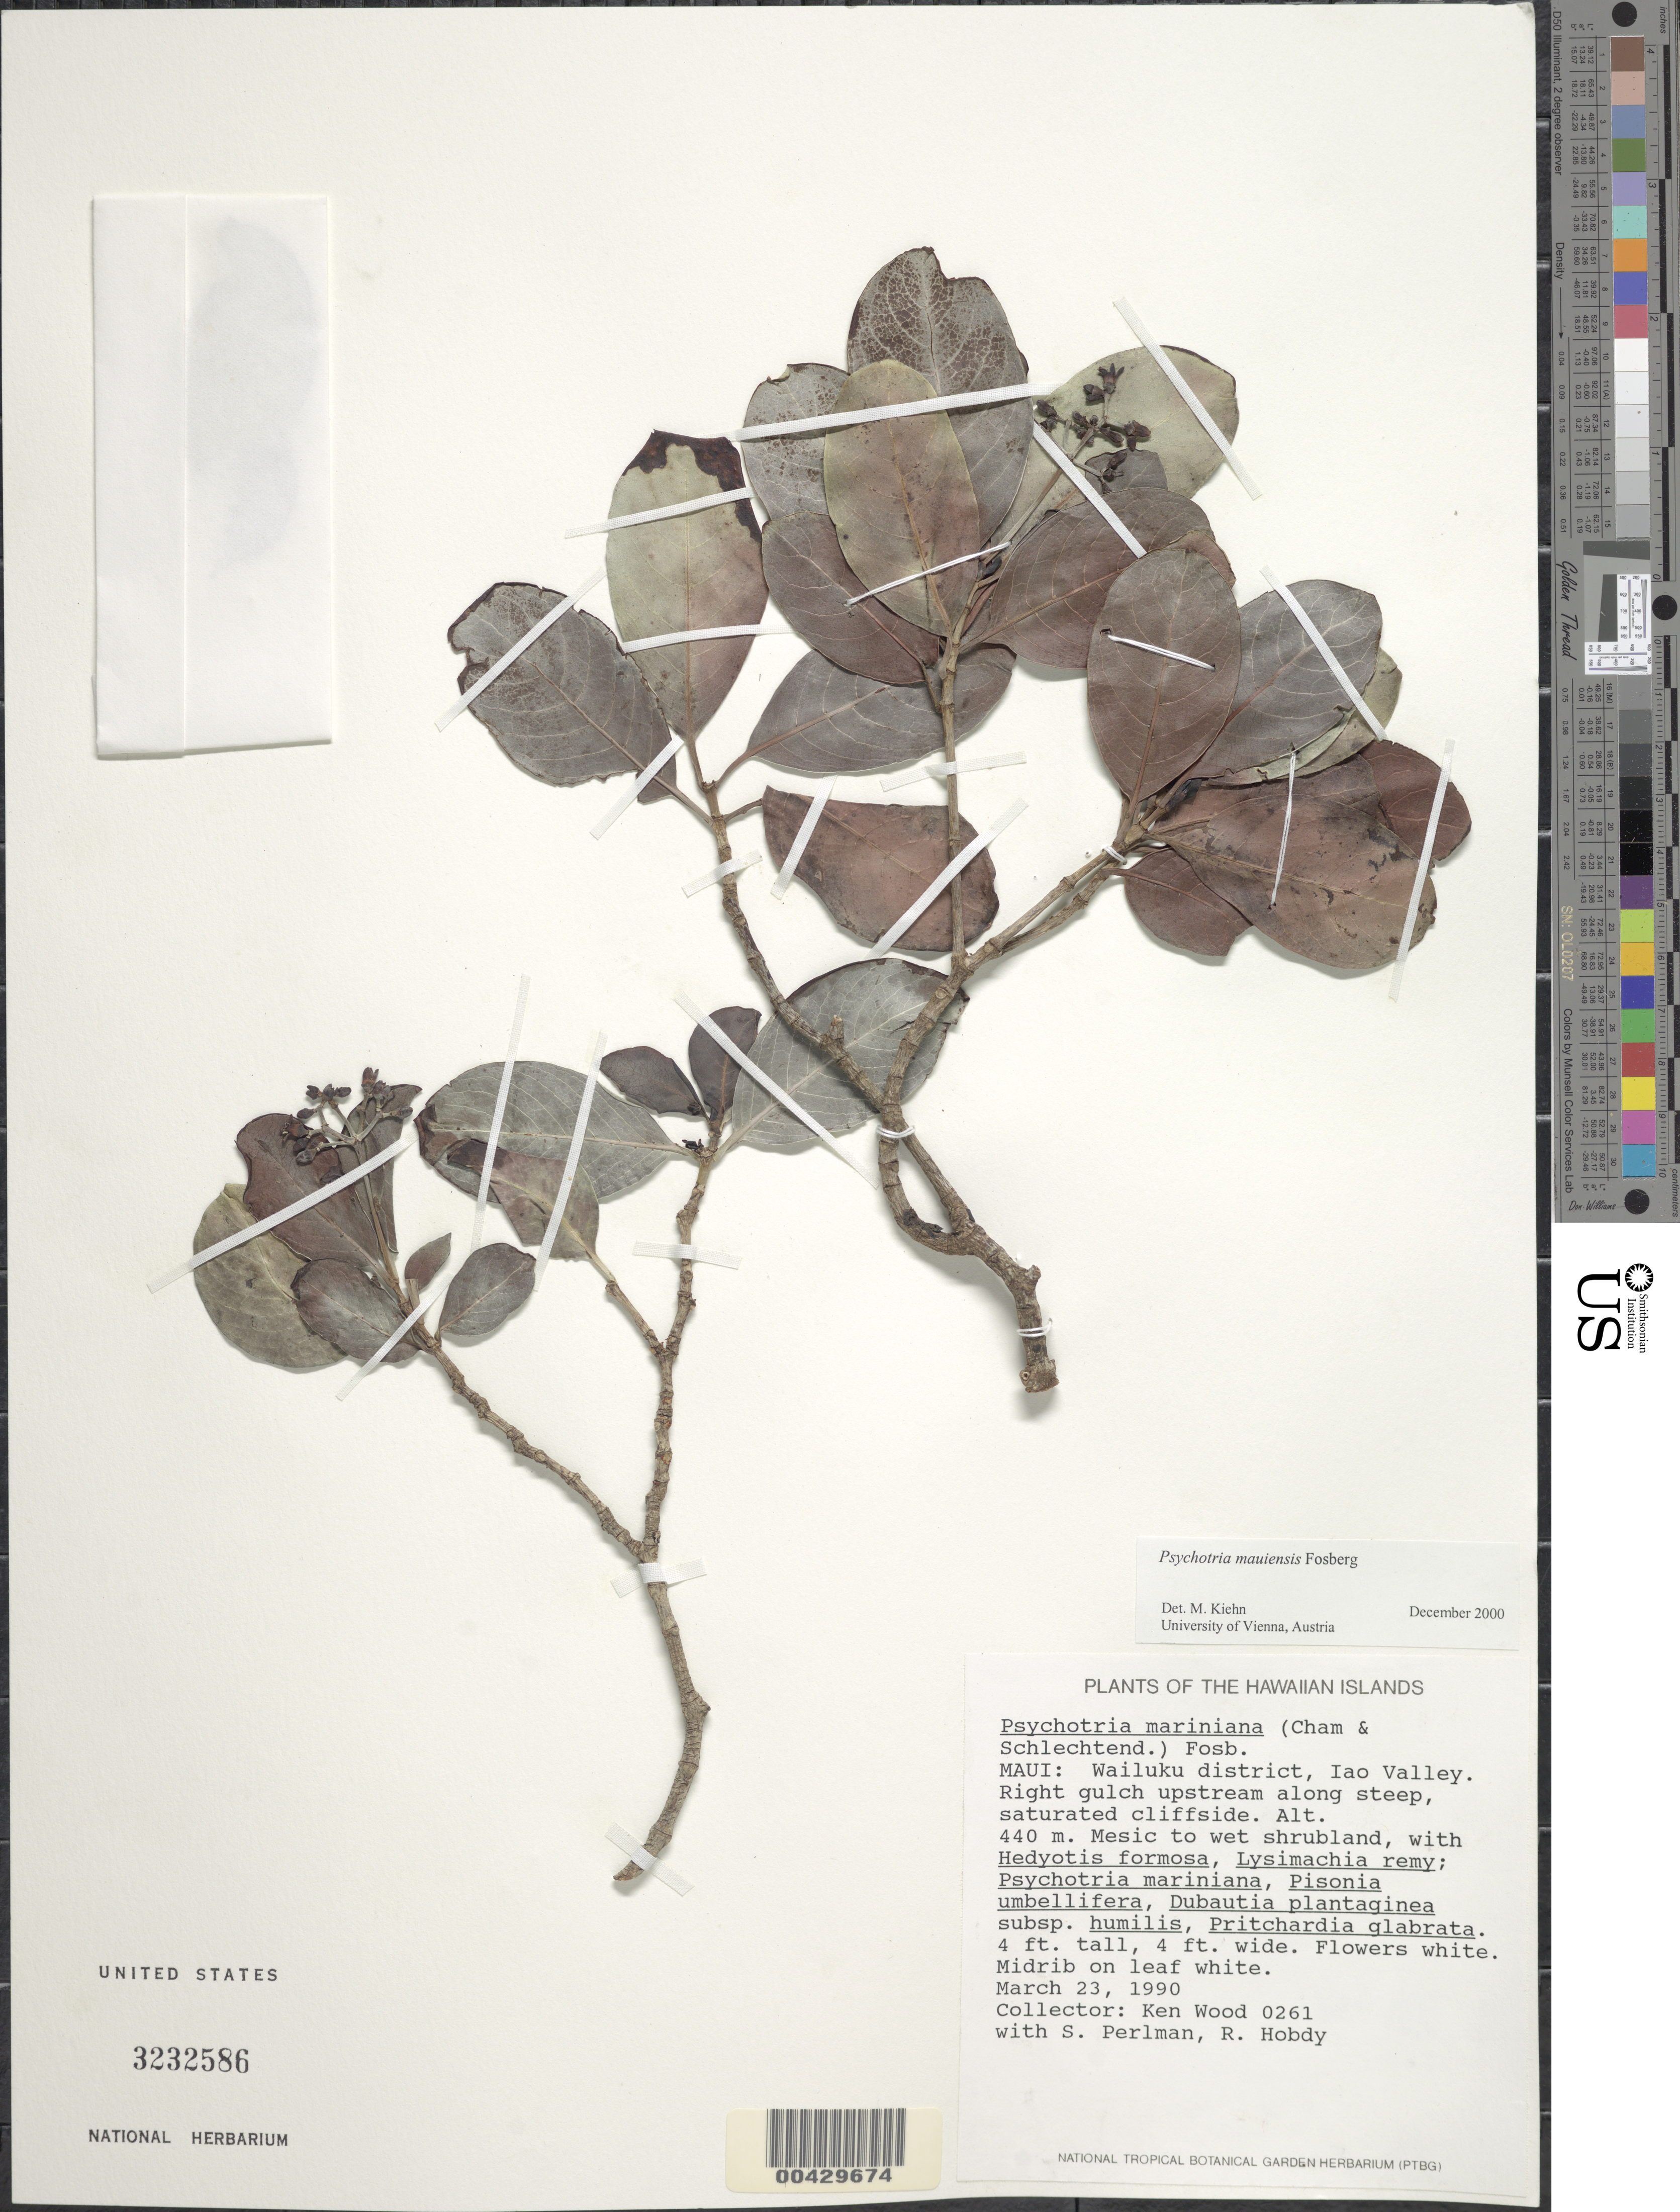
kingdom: Plantae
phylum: Tracheophyta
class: Magnoliopsida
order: Gentianales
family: Rubiaceae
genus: Psychotria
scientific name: Psychotria mariniana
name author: (Cham. & Schltdl.) Fosberg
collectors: K. R. Wood, S. P. Perlman & R. Hobdy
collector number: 0261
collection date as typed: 23 Mar 1990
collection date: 1990-03-23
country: United States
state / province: Hawaii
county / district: Maui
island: Maui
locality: Wailuku District, Iao Valley, right gulch upstream along steep, saturated cliffside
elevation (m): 440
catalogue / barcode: US 3232586